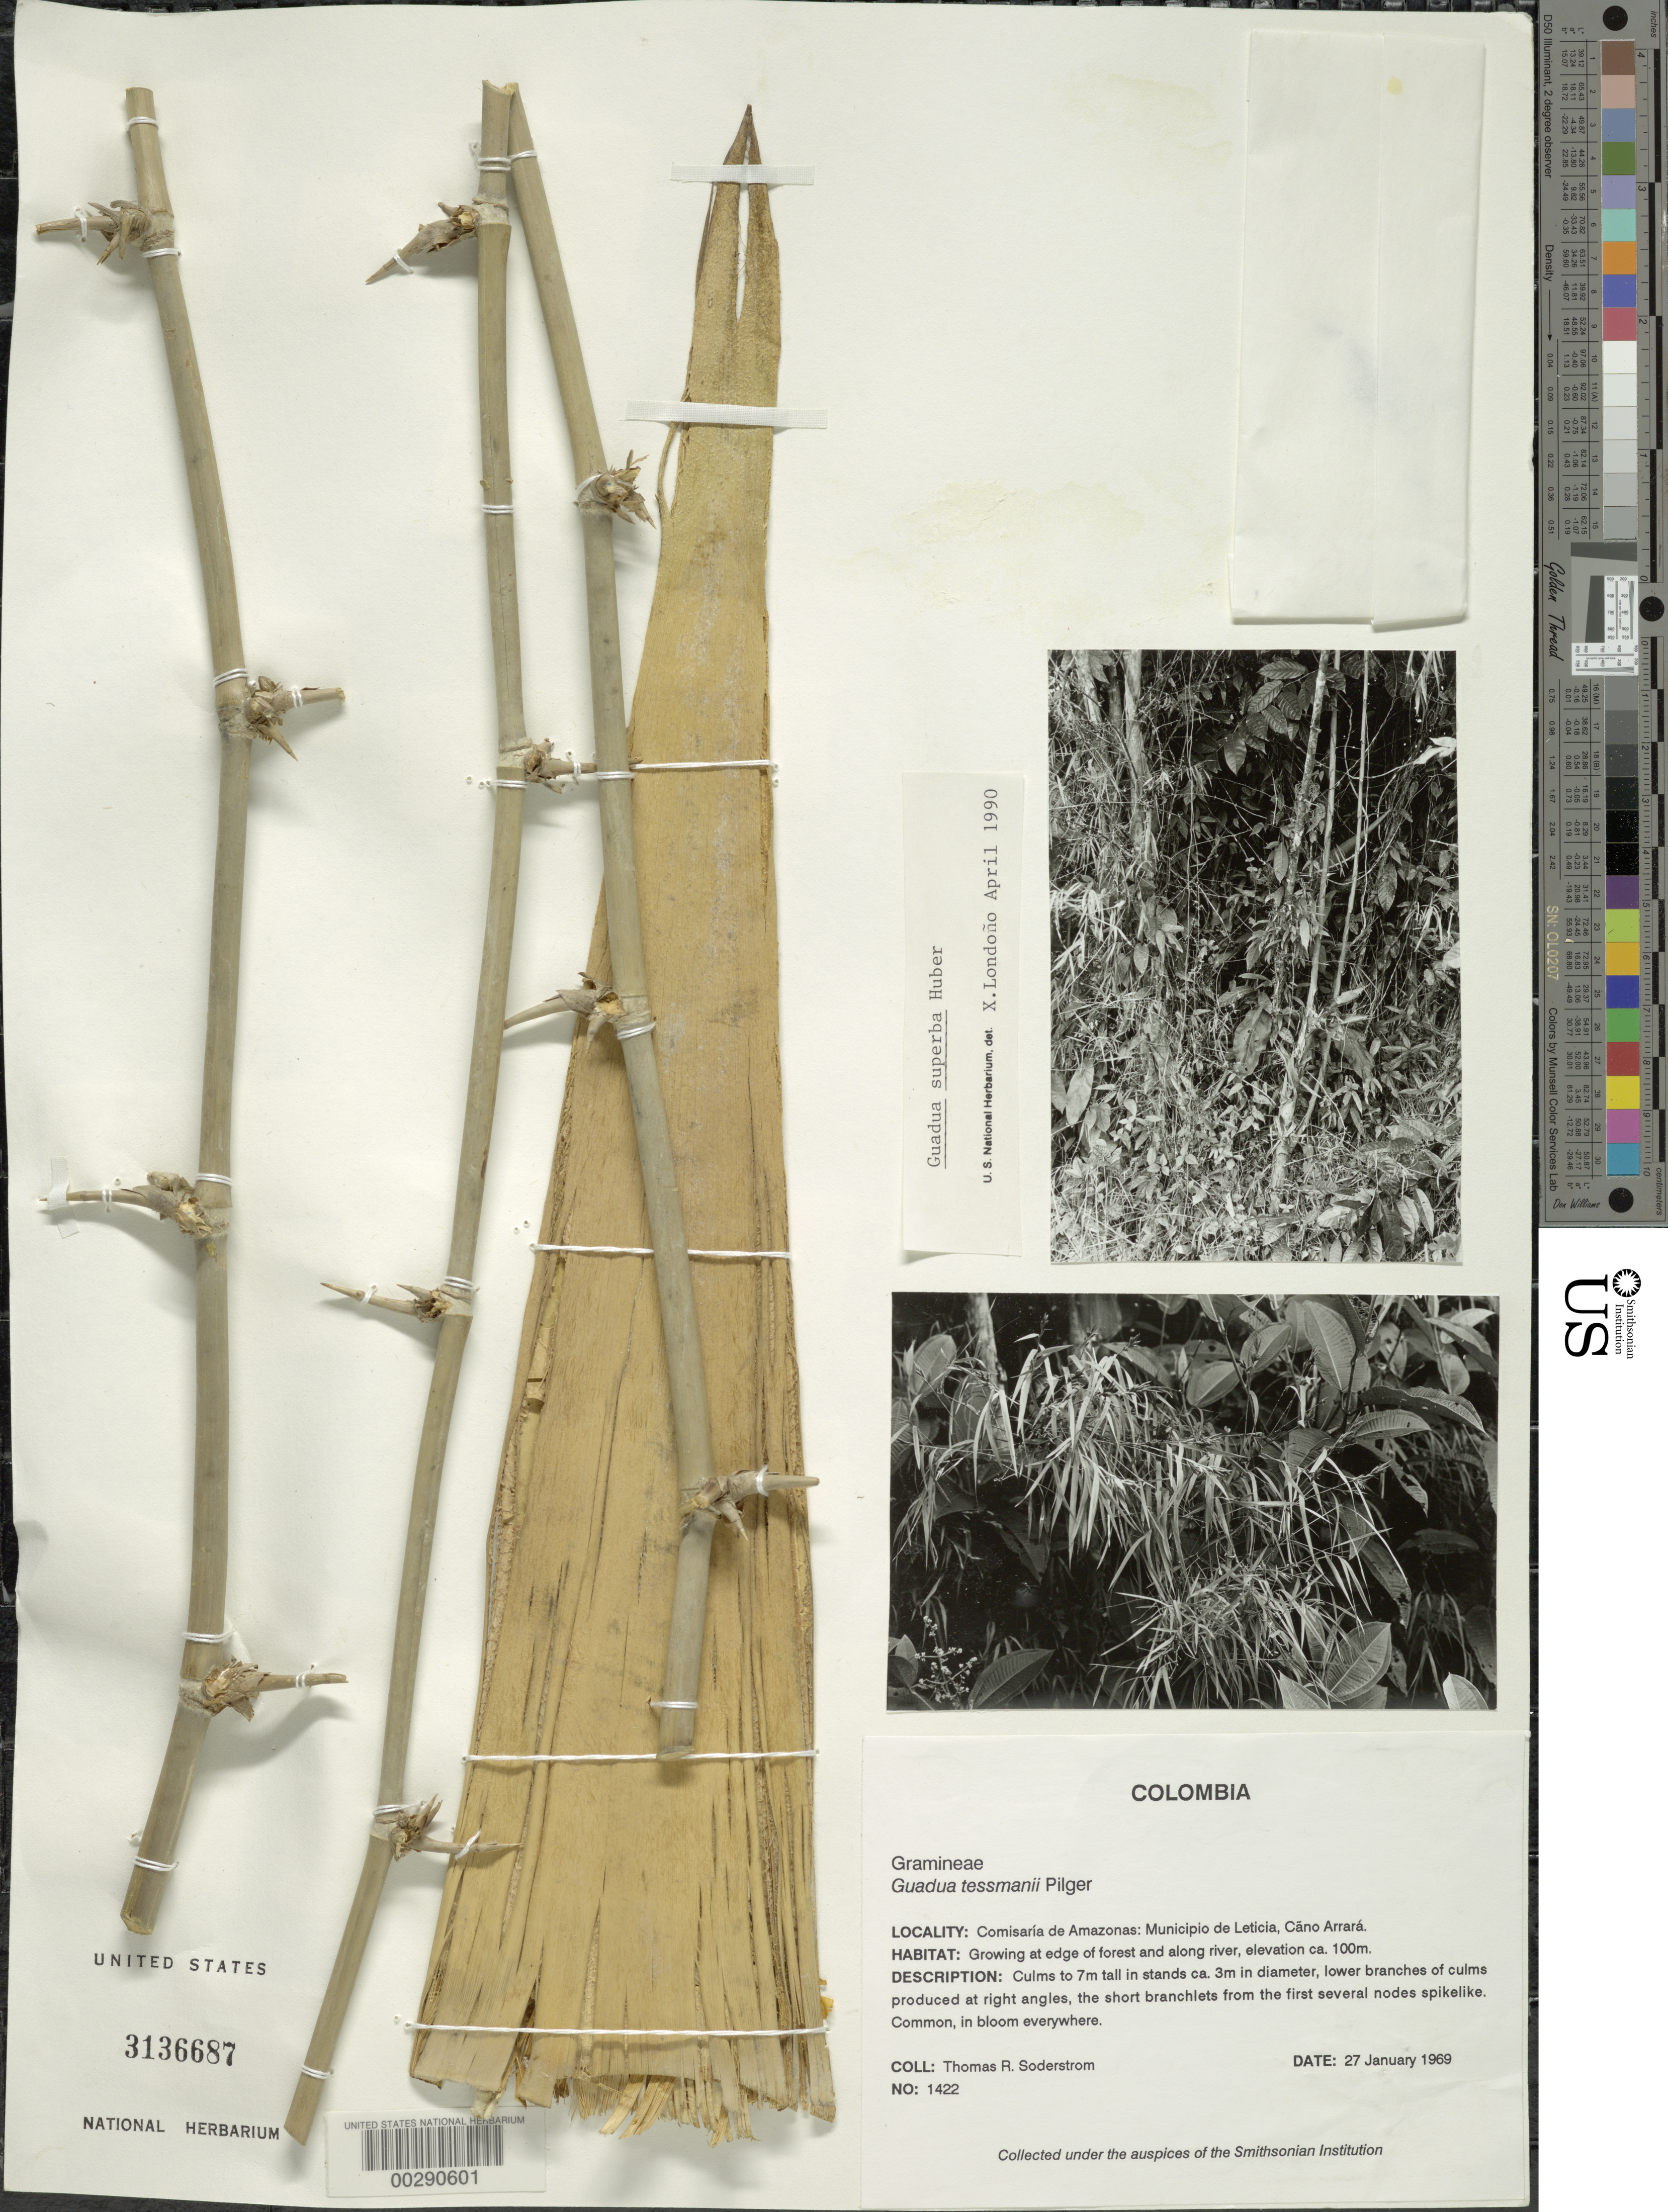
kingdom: Plantae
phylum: Tracheophyta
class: Liliopsida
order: Poales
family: Poaceae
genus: Guadua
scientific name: Guadua superba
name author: Huber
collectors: T. R. Soderstrom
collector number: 1422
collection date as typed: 27 Jan 1969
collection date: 1969-01-27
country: Colombia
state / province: Amazônas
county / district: Leticia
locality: Caño Arrara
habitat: Edge of forest and along river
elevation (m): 100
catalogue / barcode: US 3136687